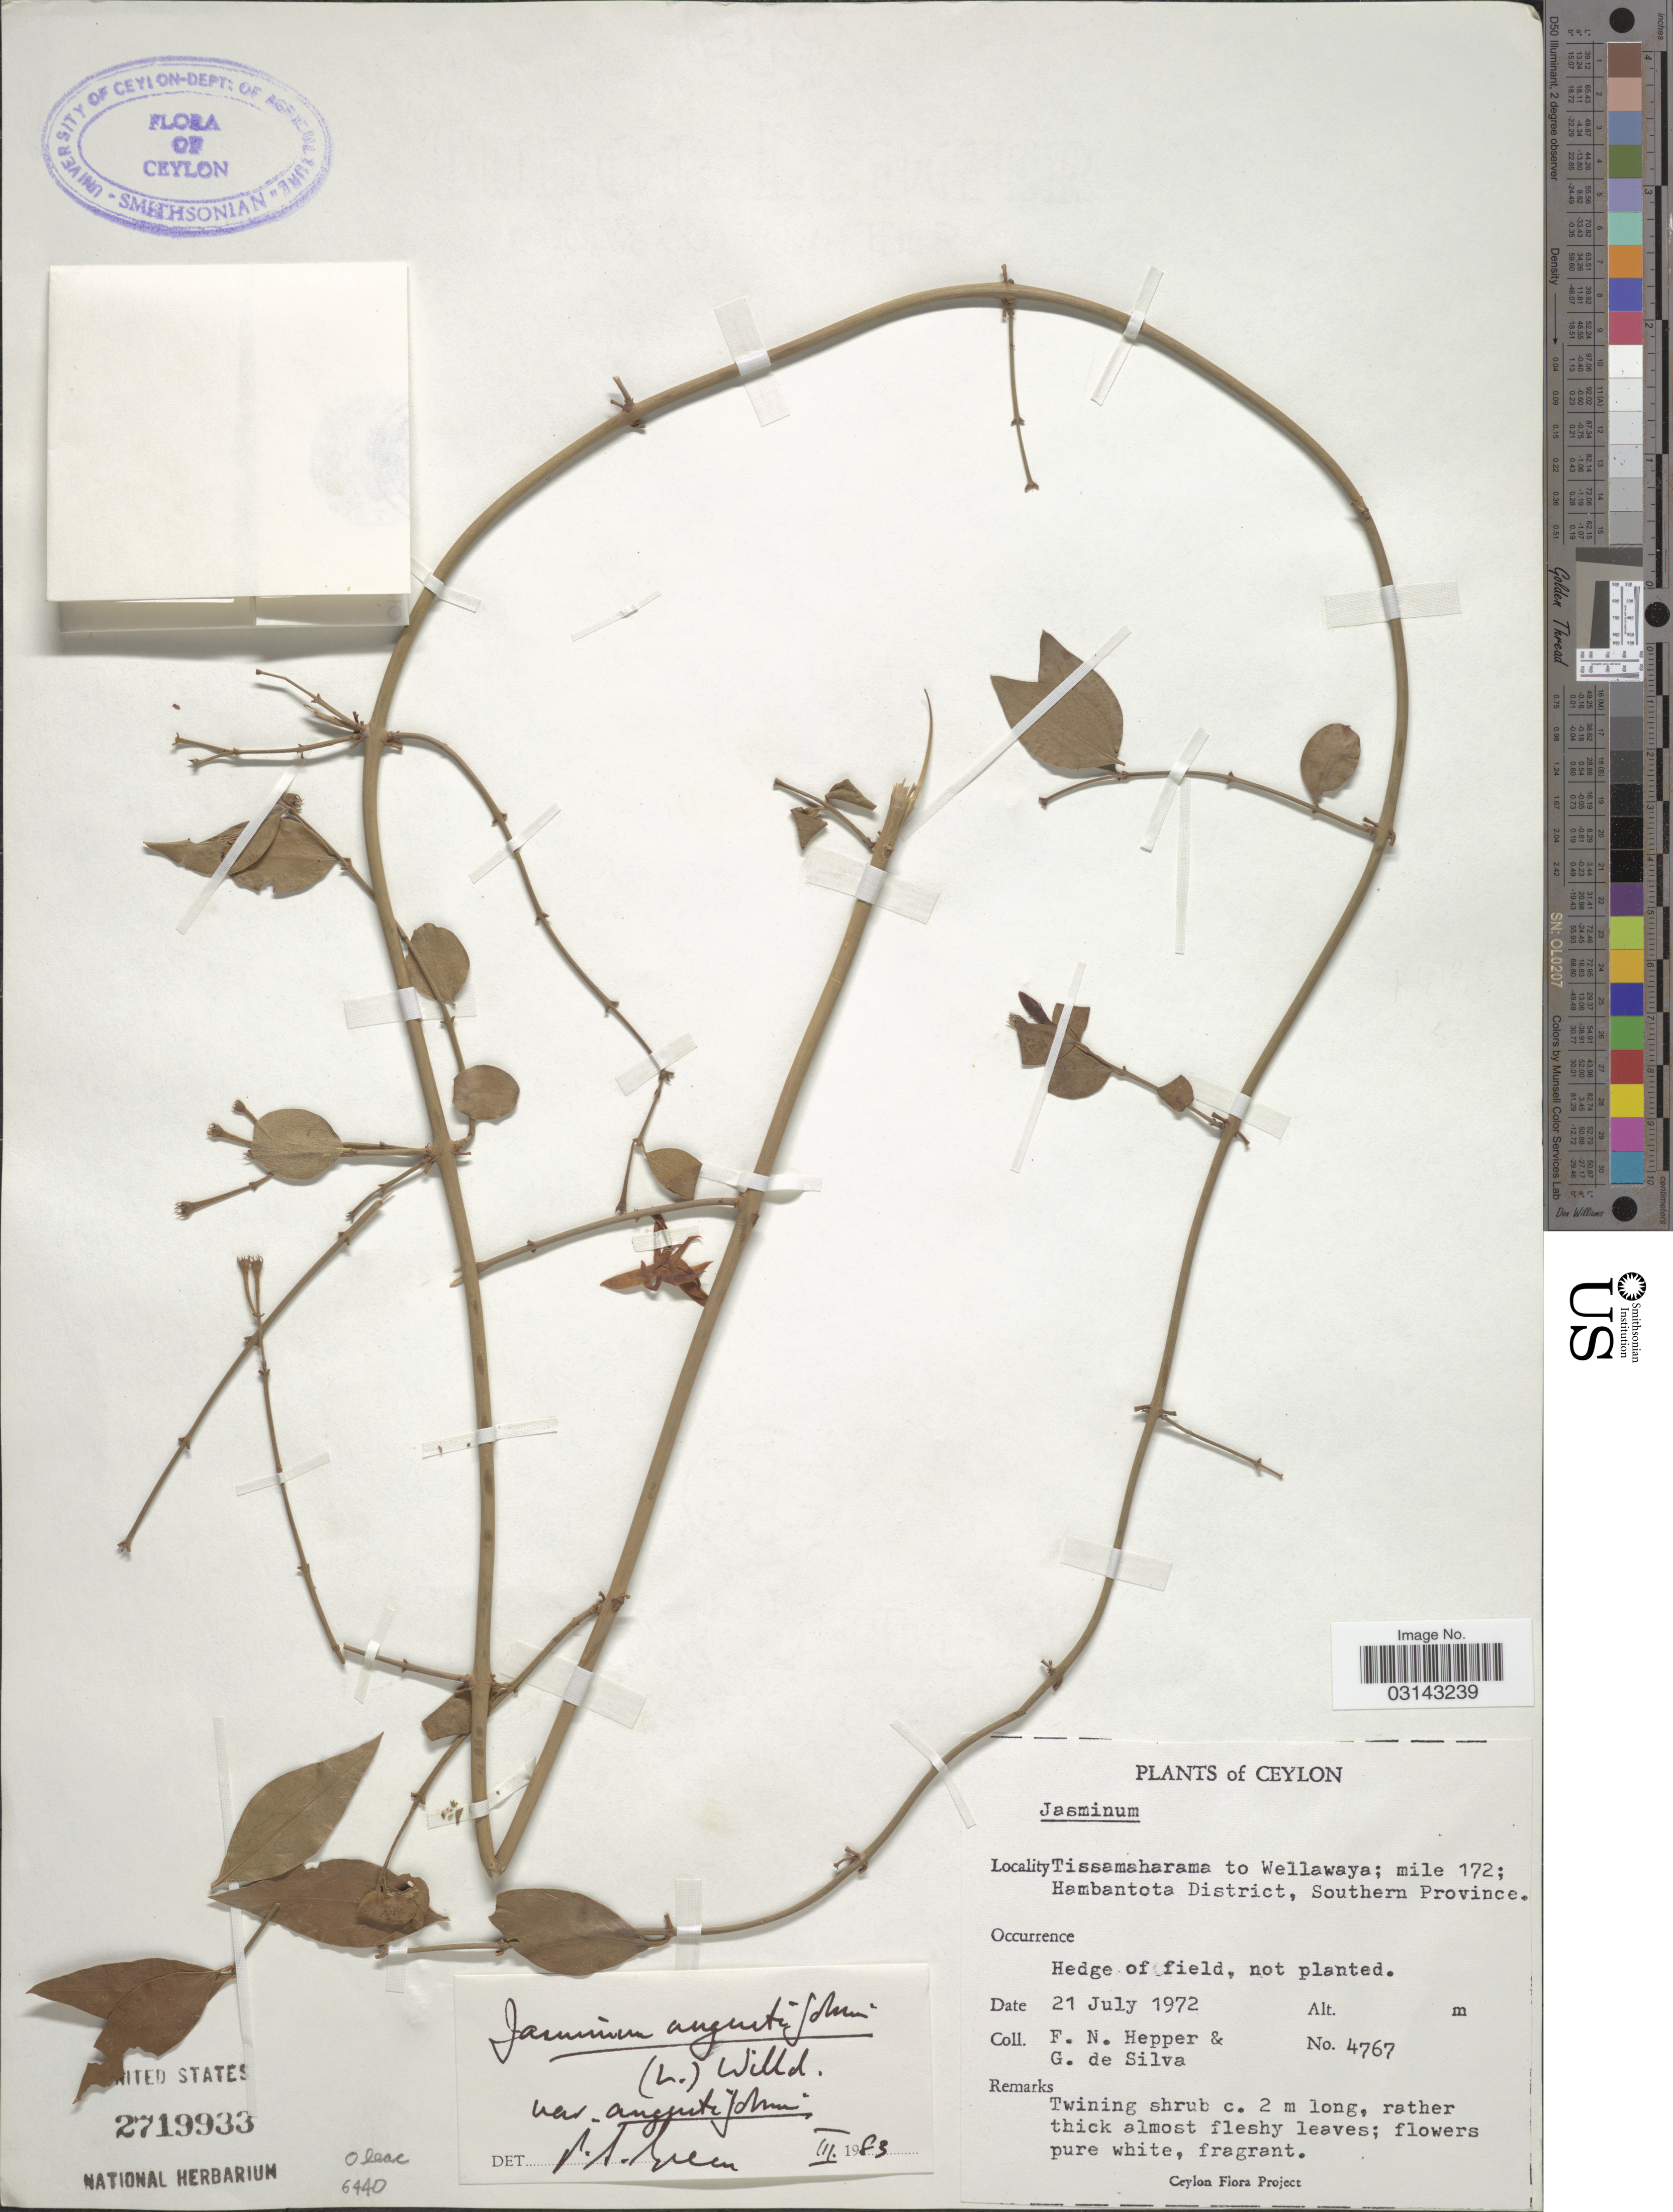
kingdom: Plantae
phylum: Tracheophyta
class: Magnoliopsida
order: Lamiales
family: Oleaceae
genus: Jasminum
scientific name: Jasminum angustifolium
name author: (L.) Willd.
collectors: F. Hepper & G. De Silva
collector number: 4767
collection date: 1972-07-21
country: Sri Lanka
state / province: Southern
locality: Ceylon. Tissamaharama to Wellawaya; mile 172; Hambantota District.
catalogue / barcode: US 2719933